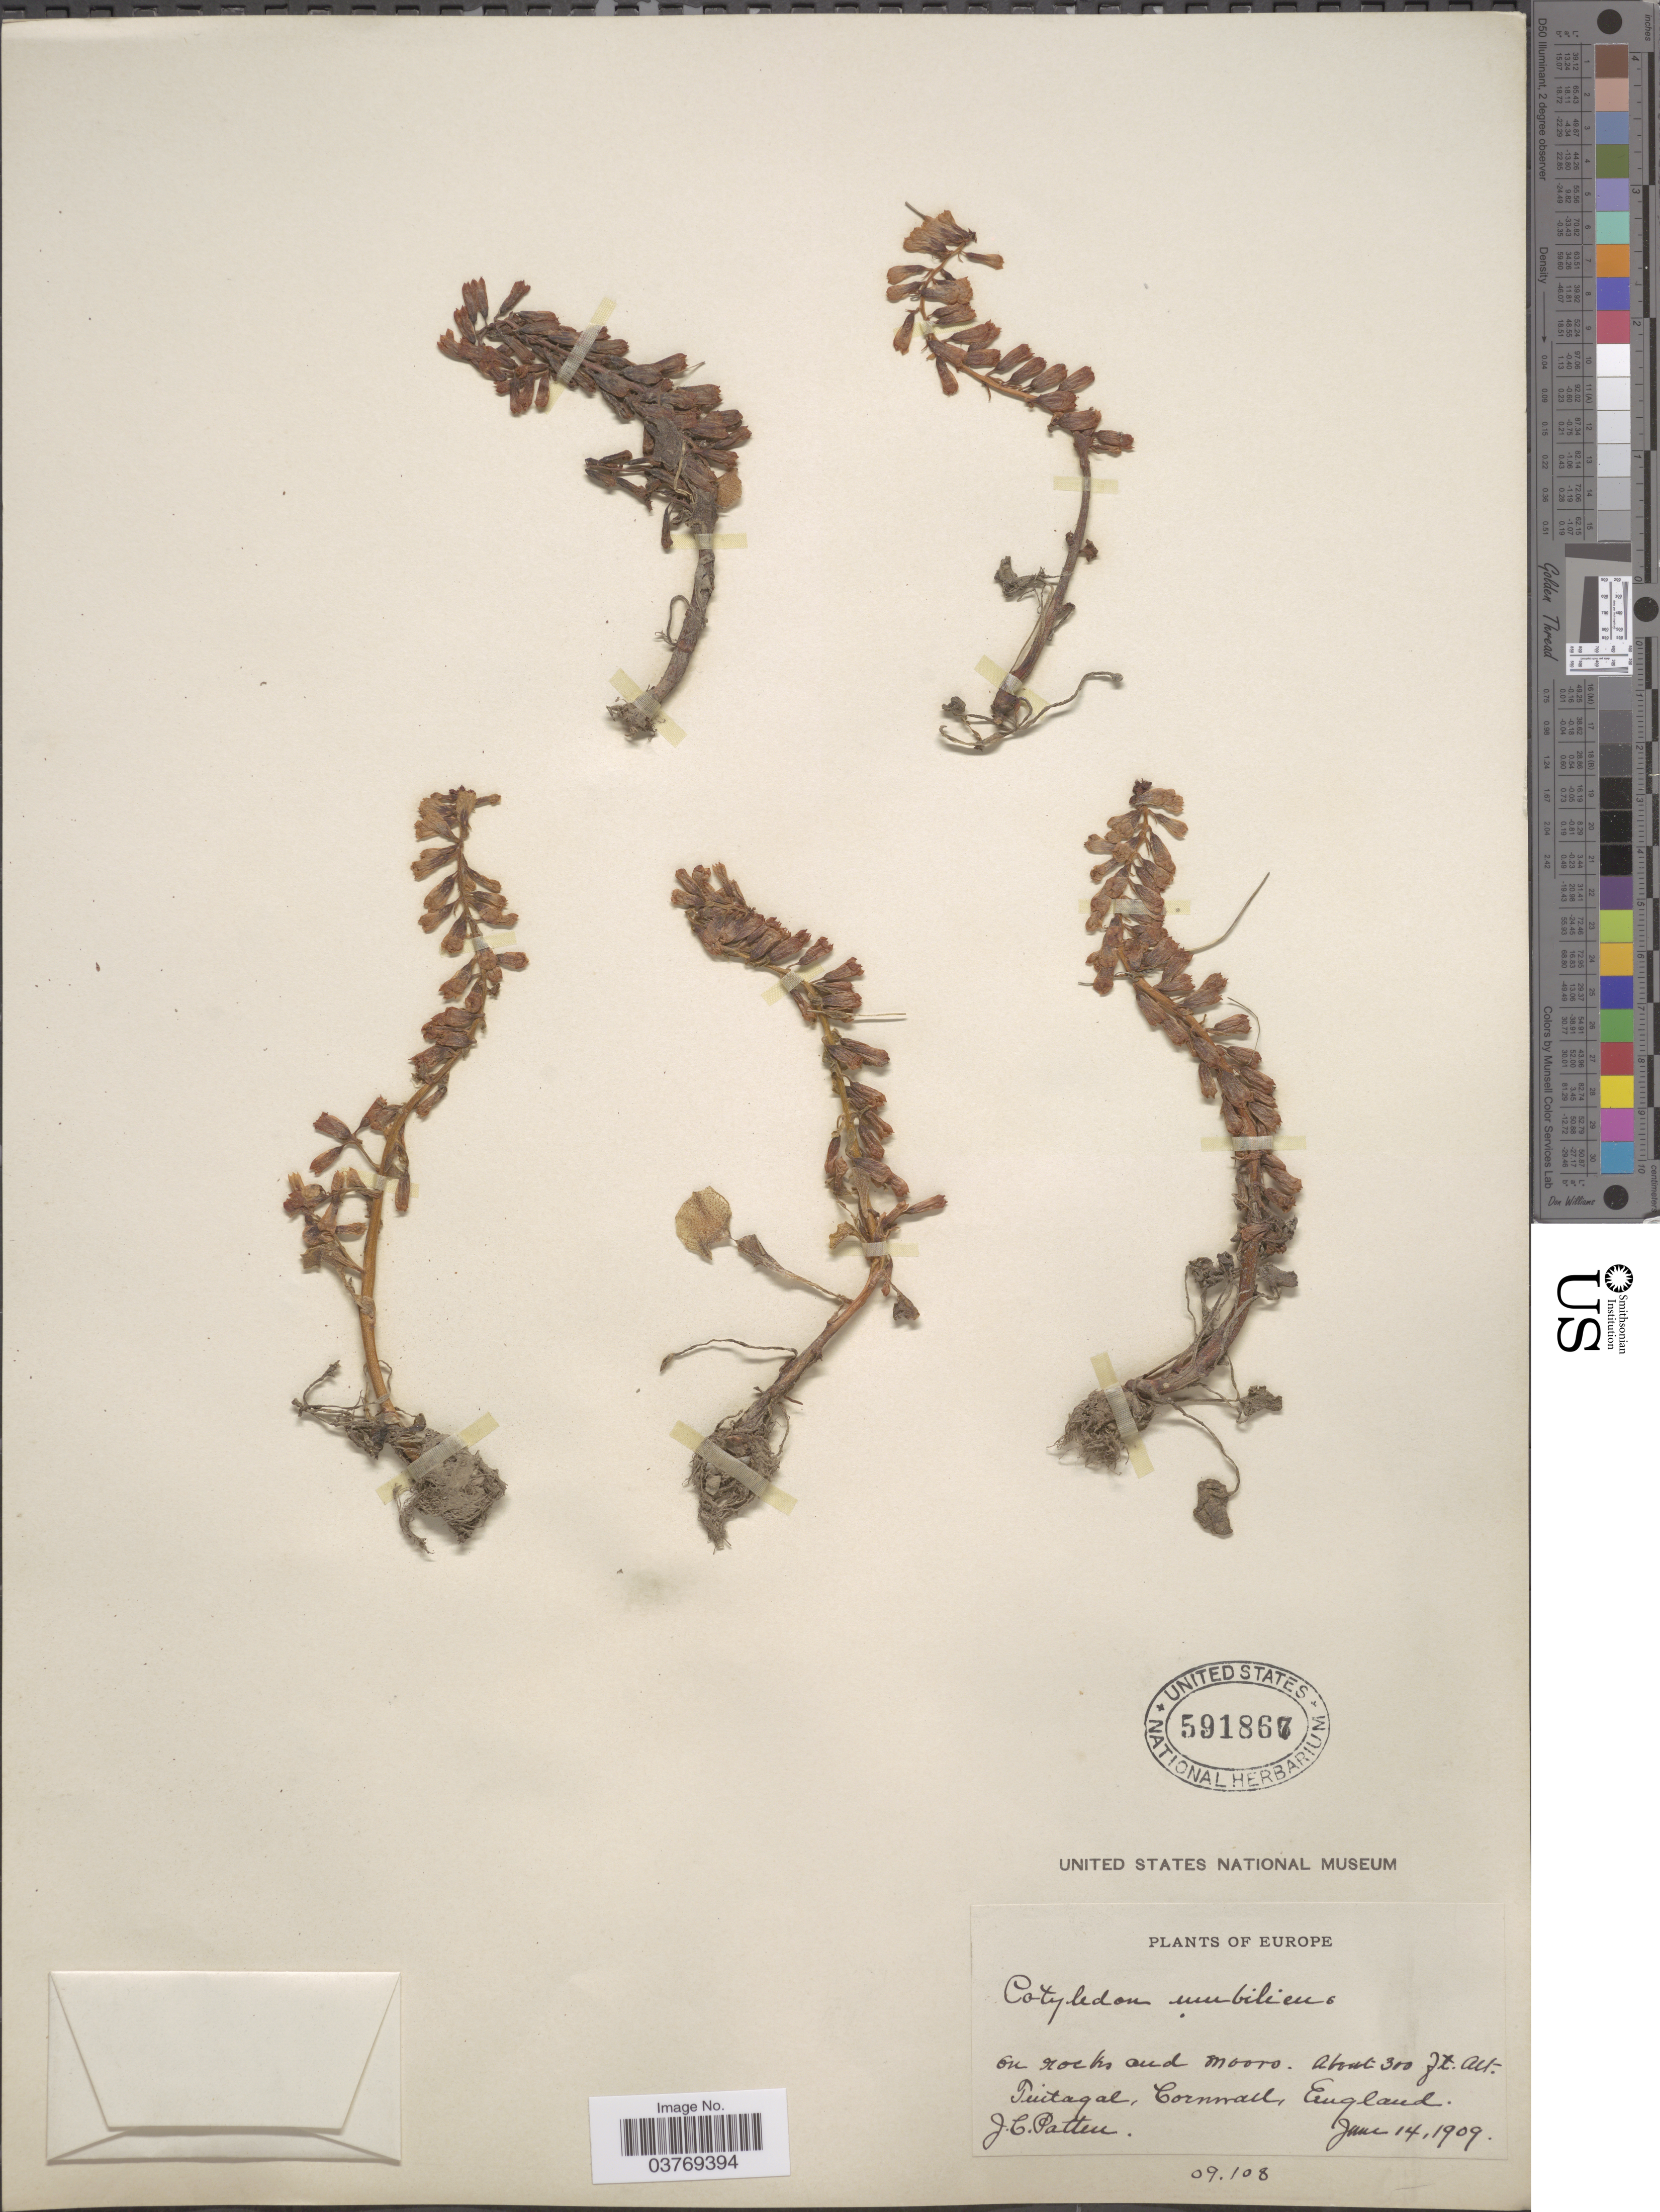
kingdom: Plantae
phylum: Tracheophyta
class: Magnoliopsida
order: Saxifragales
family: Crassulaceae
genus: Umbilicus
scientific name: Umbilicus rupestris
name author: (Salisb.) Dandy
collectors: J. Patten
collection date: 1909-06-14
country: United Kingdom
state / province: England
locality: On rocks and moors. Tintagal, Cornwall.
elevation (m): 91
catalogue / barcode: US 591867